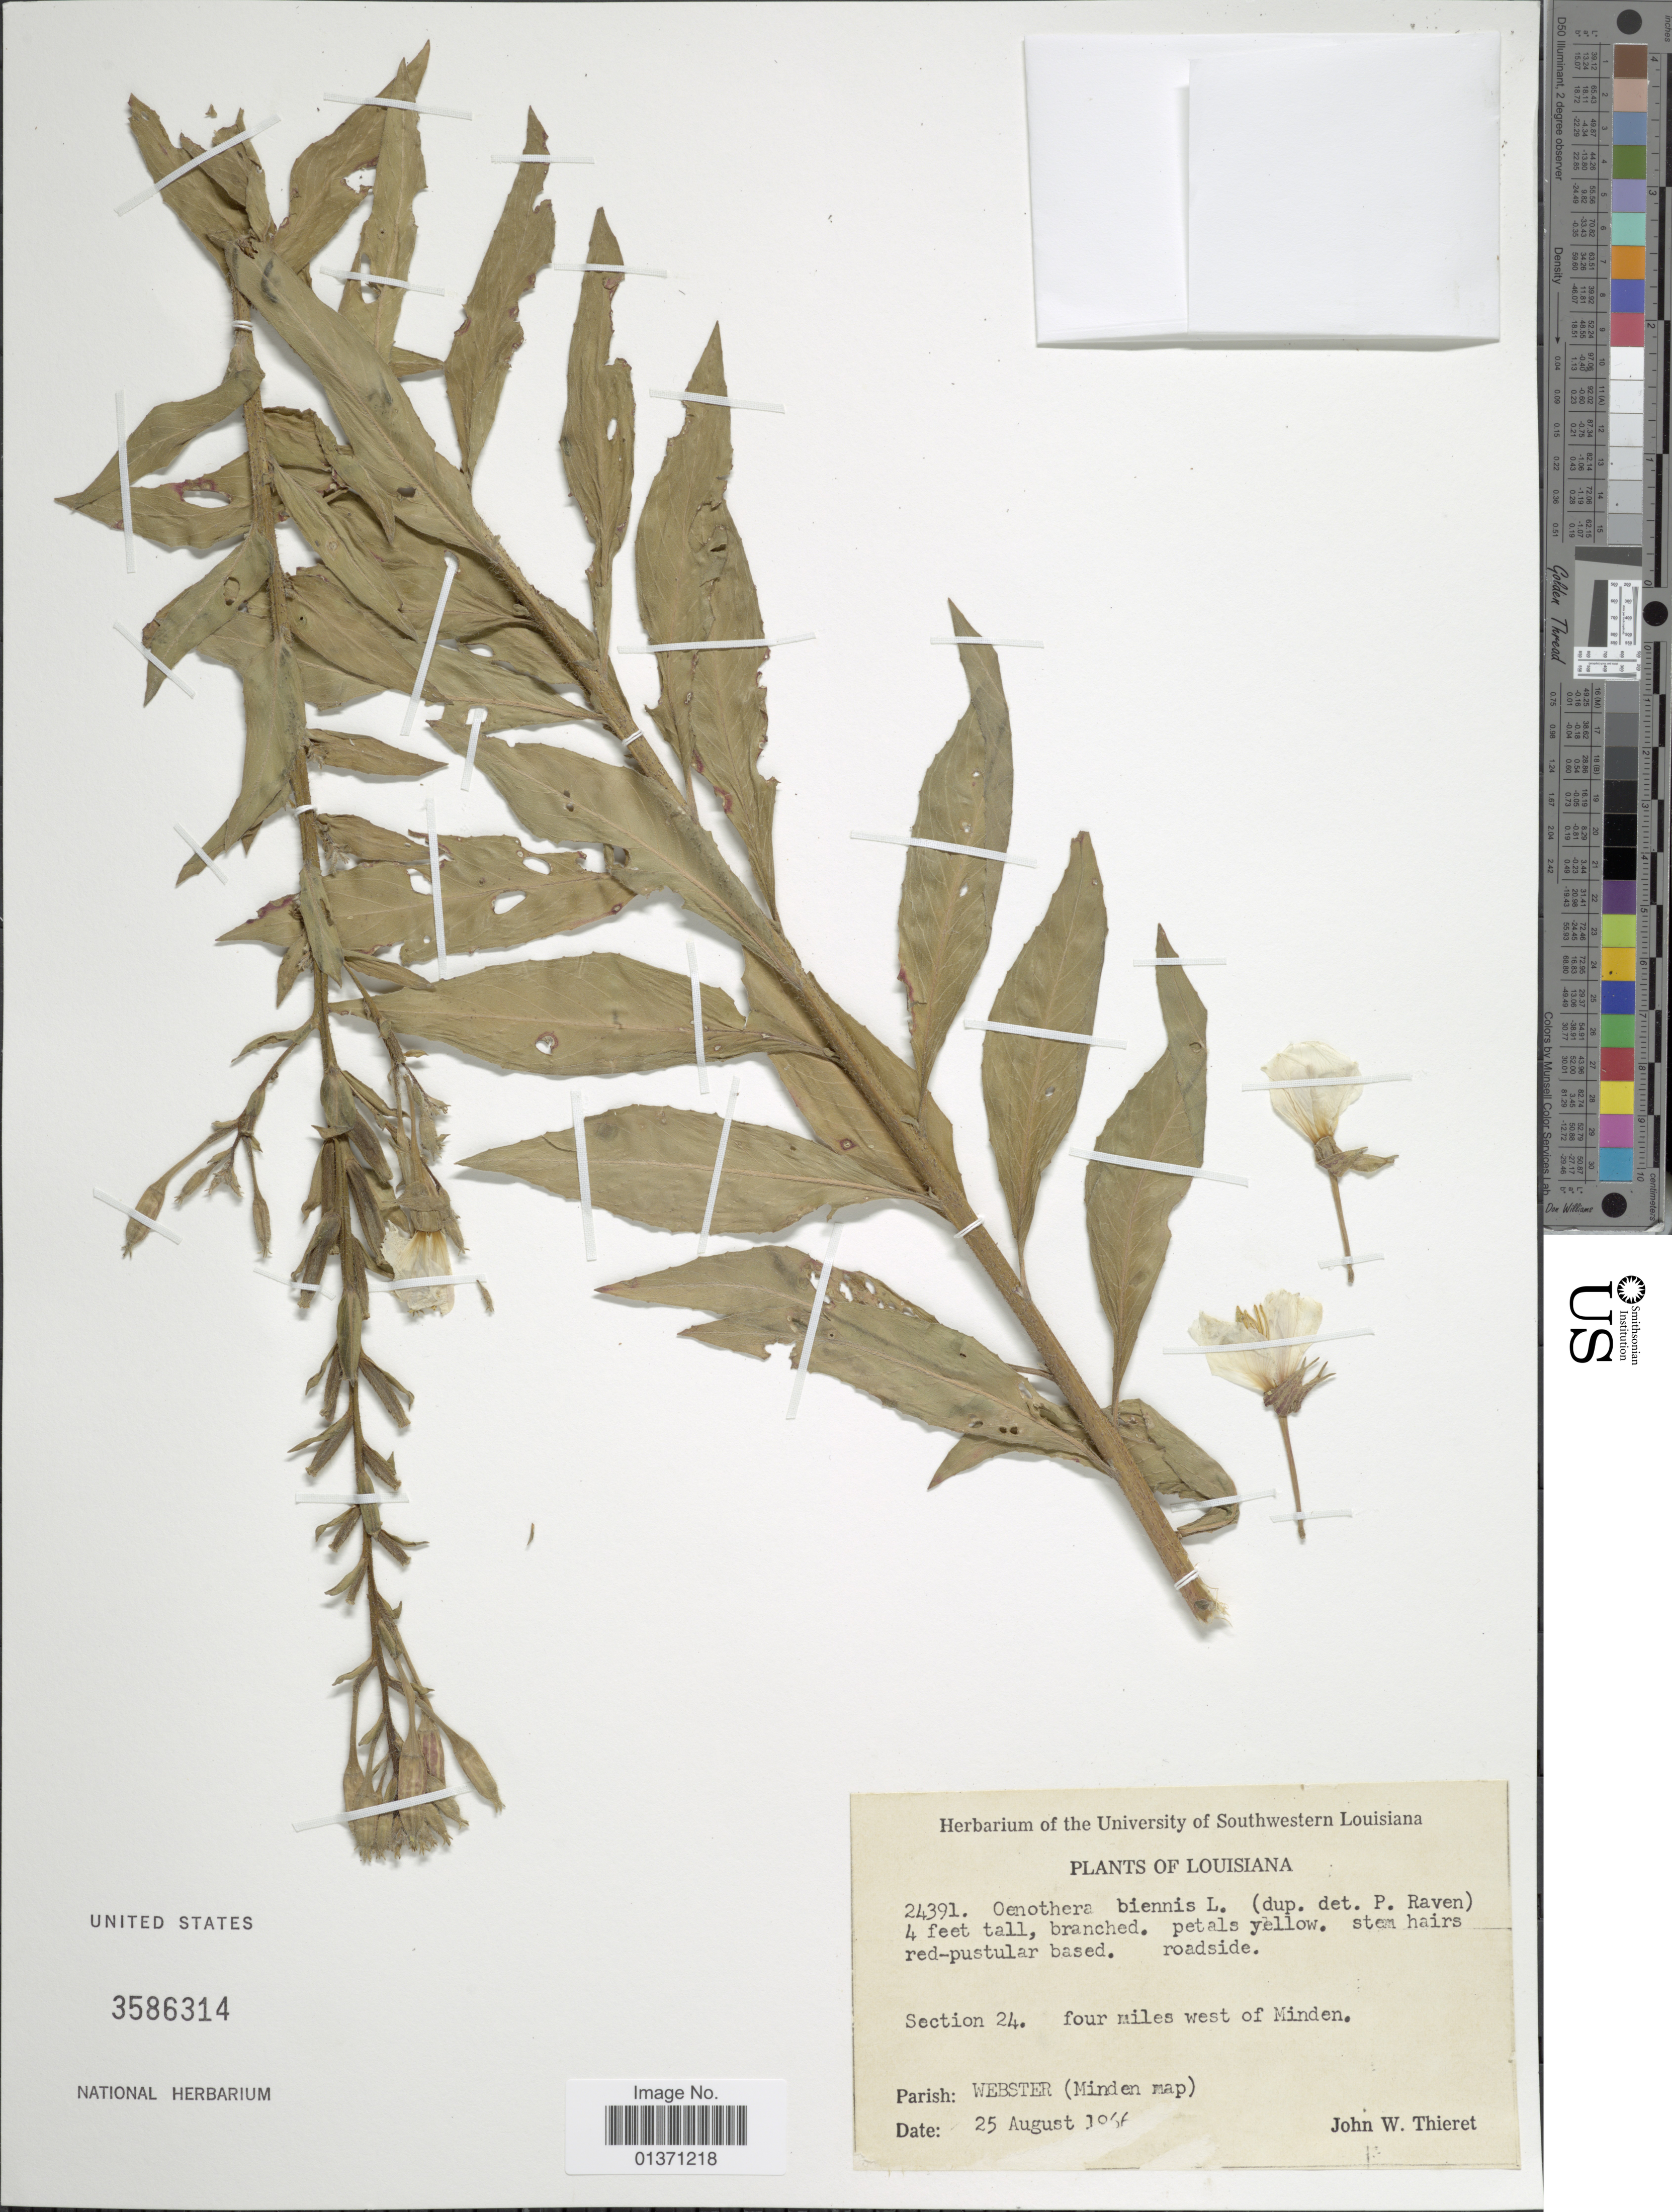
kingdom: Plantae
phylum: Tracheophyta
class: Magnoliopsida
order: Myrtales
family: Onagraceae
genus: Oenothera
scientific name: Oenothera biennis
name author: L.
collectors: J. W. Thieret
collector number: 24391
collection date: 1966-08-25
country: United States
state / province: Louisiana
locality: Section 24, four miles west of Minden. Parish: Webster (Mindern map)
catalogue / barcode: US 3586314